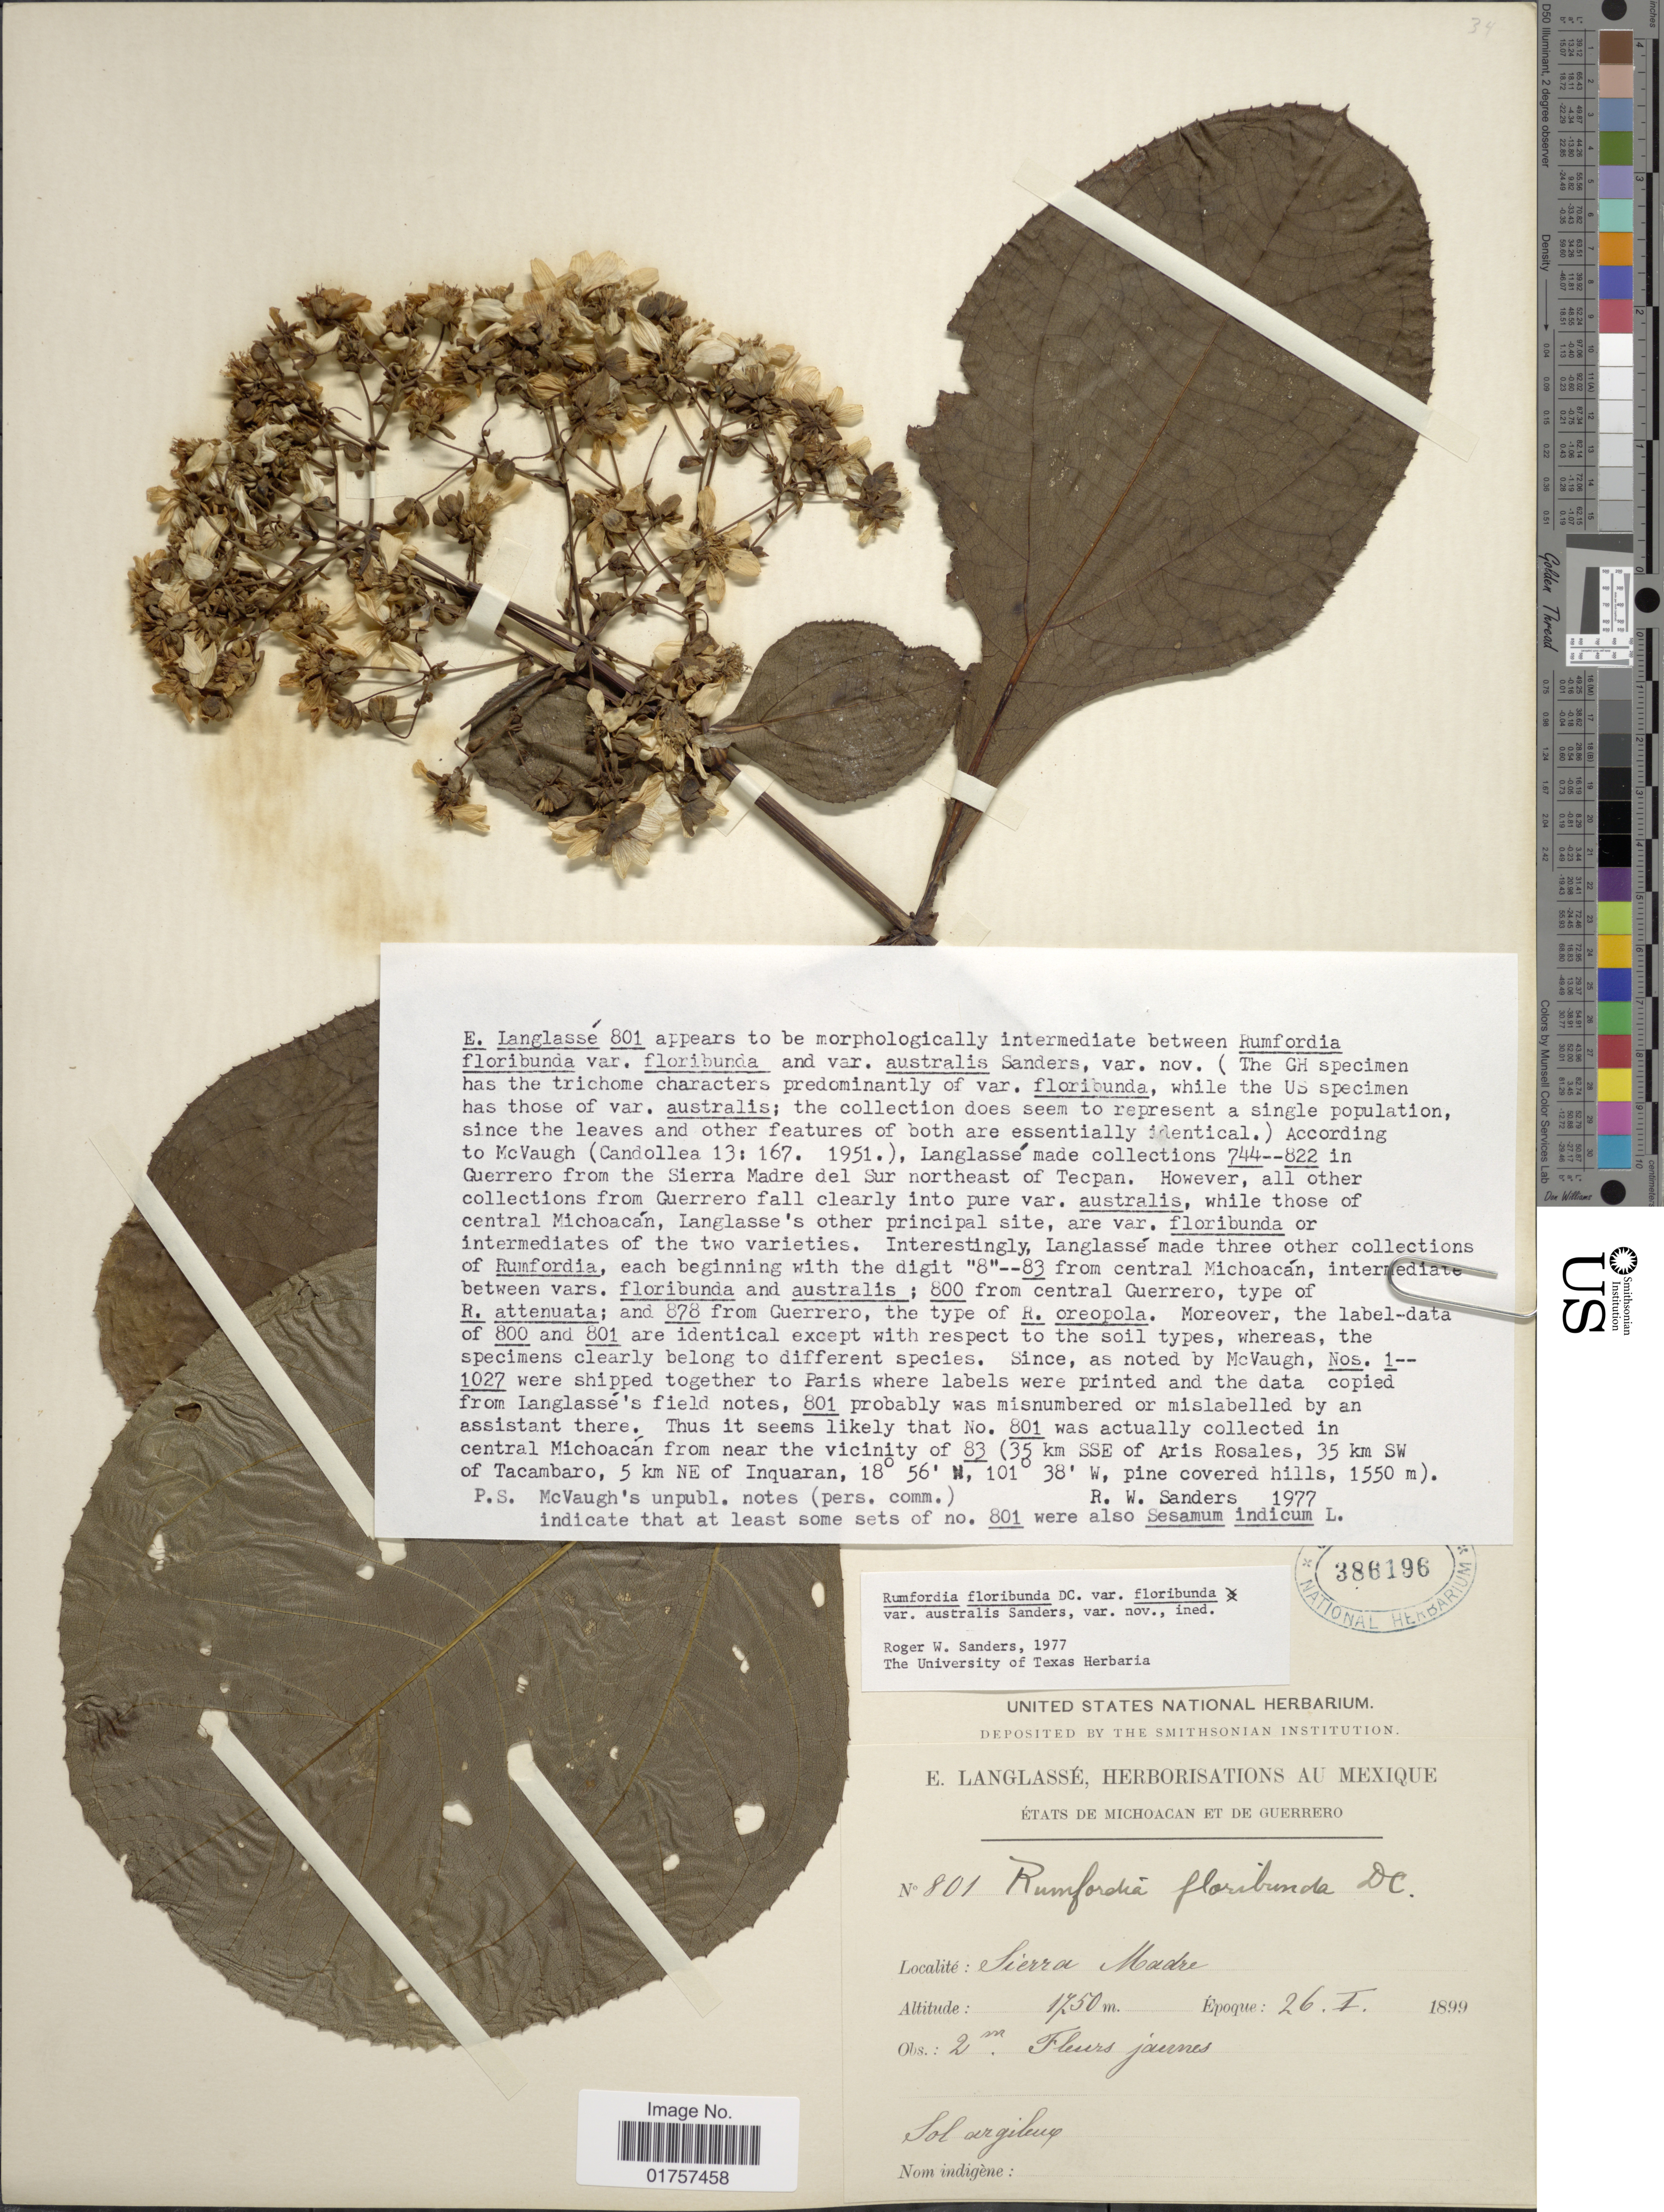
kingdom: Plantae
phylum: Tracheophyta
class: Magnoliopsida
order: Asterales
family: Asteraceae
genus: Rumfordia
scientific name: Rumfordia floribunda var. australis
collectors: E. Langlassé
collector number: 801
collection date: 1899-01-26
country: Mexico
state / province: Michoacán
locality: Central Michoacán. near the vicinity of 83 (35 km SSE of Aris Rosales, 35 km SW of Tacambaro, 5 km NE of Inquaran). Sierra Madre [unsure placement]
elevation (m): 1750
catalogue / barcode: US 386196